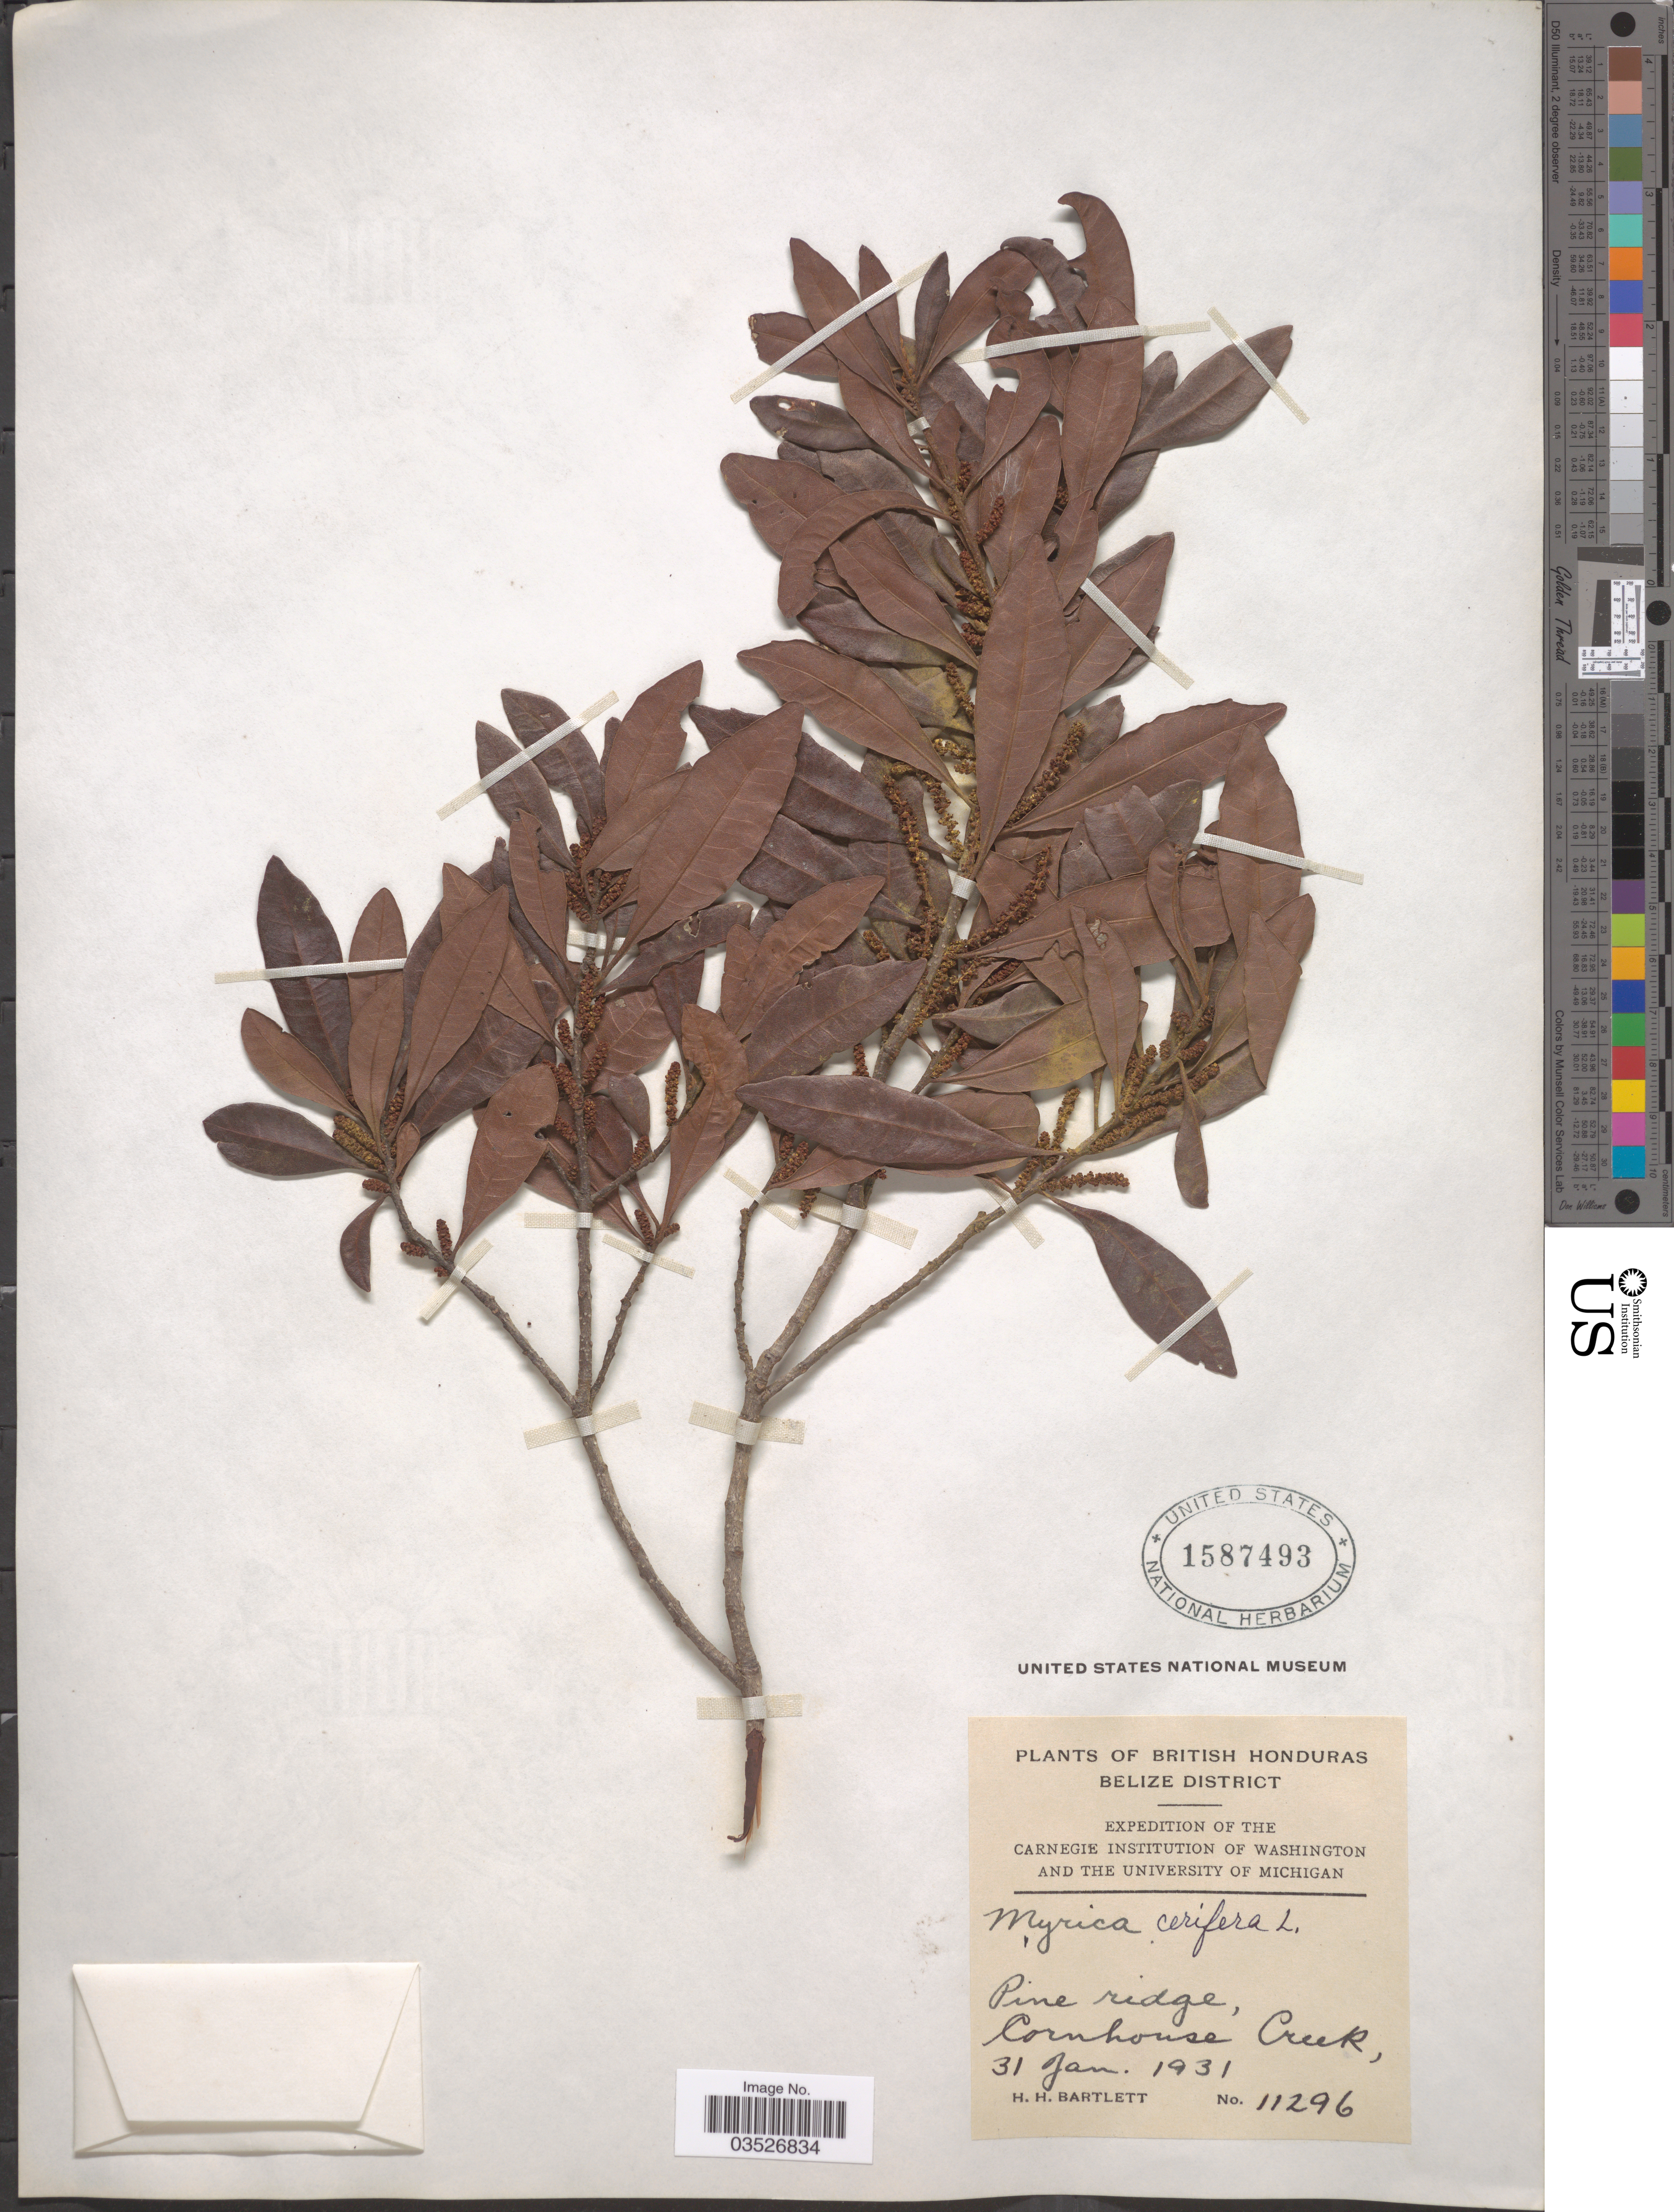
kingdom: Plantae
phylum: Tracheophyta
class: Magnoliopsida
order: Fagales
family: Myricaceae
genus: Morella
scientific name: Morella cerifera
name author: (L.) Small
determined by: Strong, M. T., (US), Smithsonian Institution - National Museum of Natural History (UNITED STATES)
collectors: H. H. Bartlett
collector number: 11296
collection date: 1931-01-31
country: Belize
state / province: Belize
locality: British Honduras. Belize District. Pine ridge, Cornhouse Creek.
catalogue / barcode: US 1587493